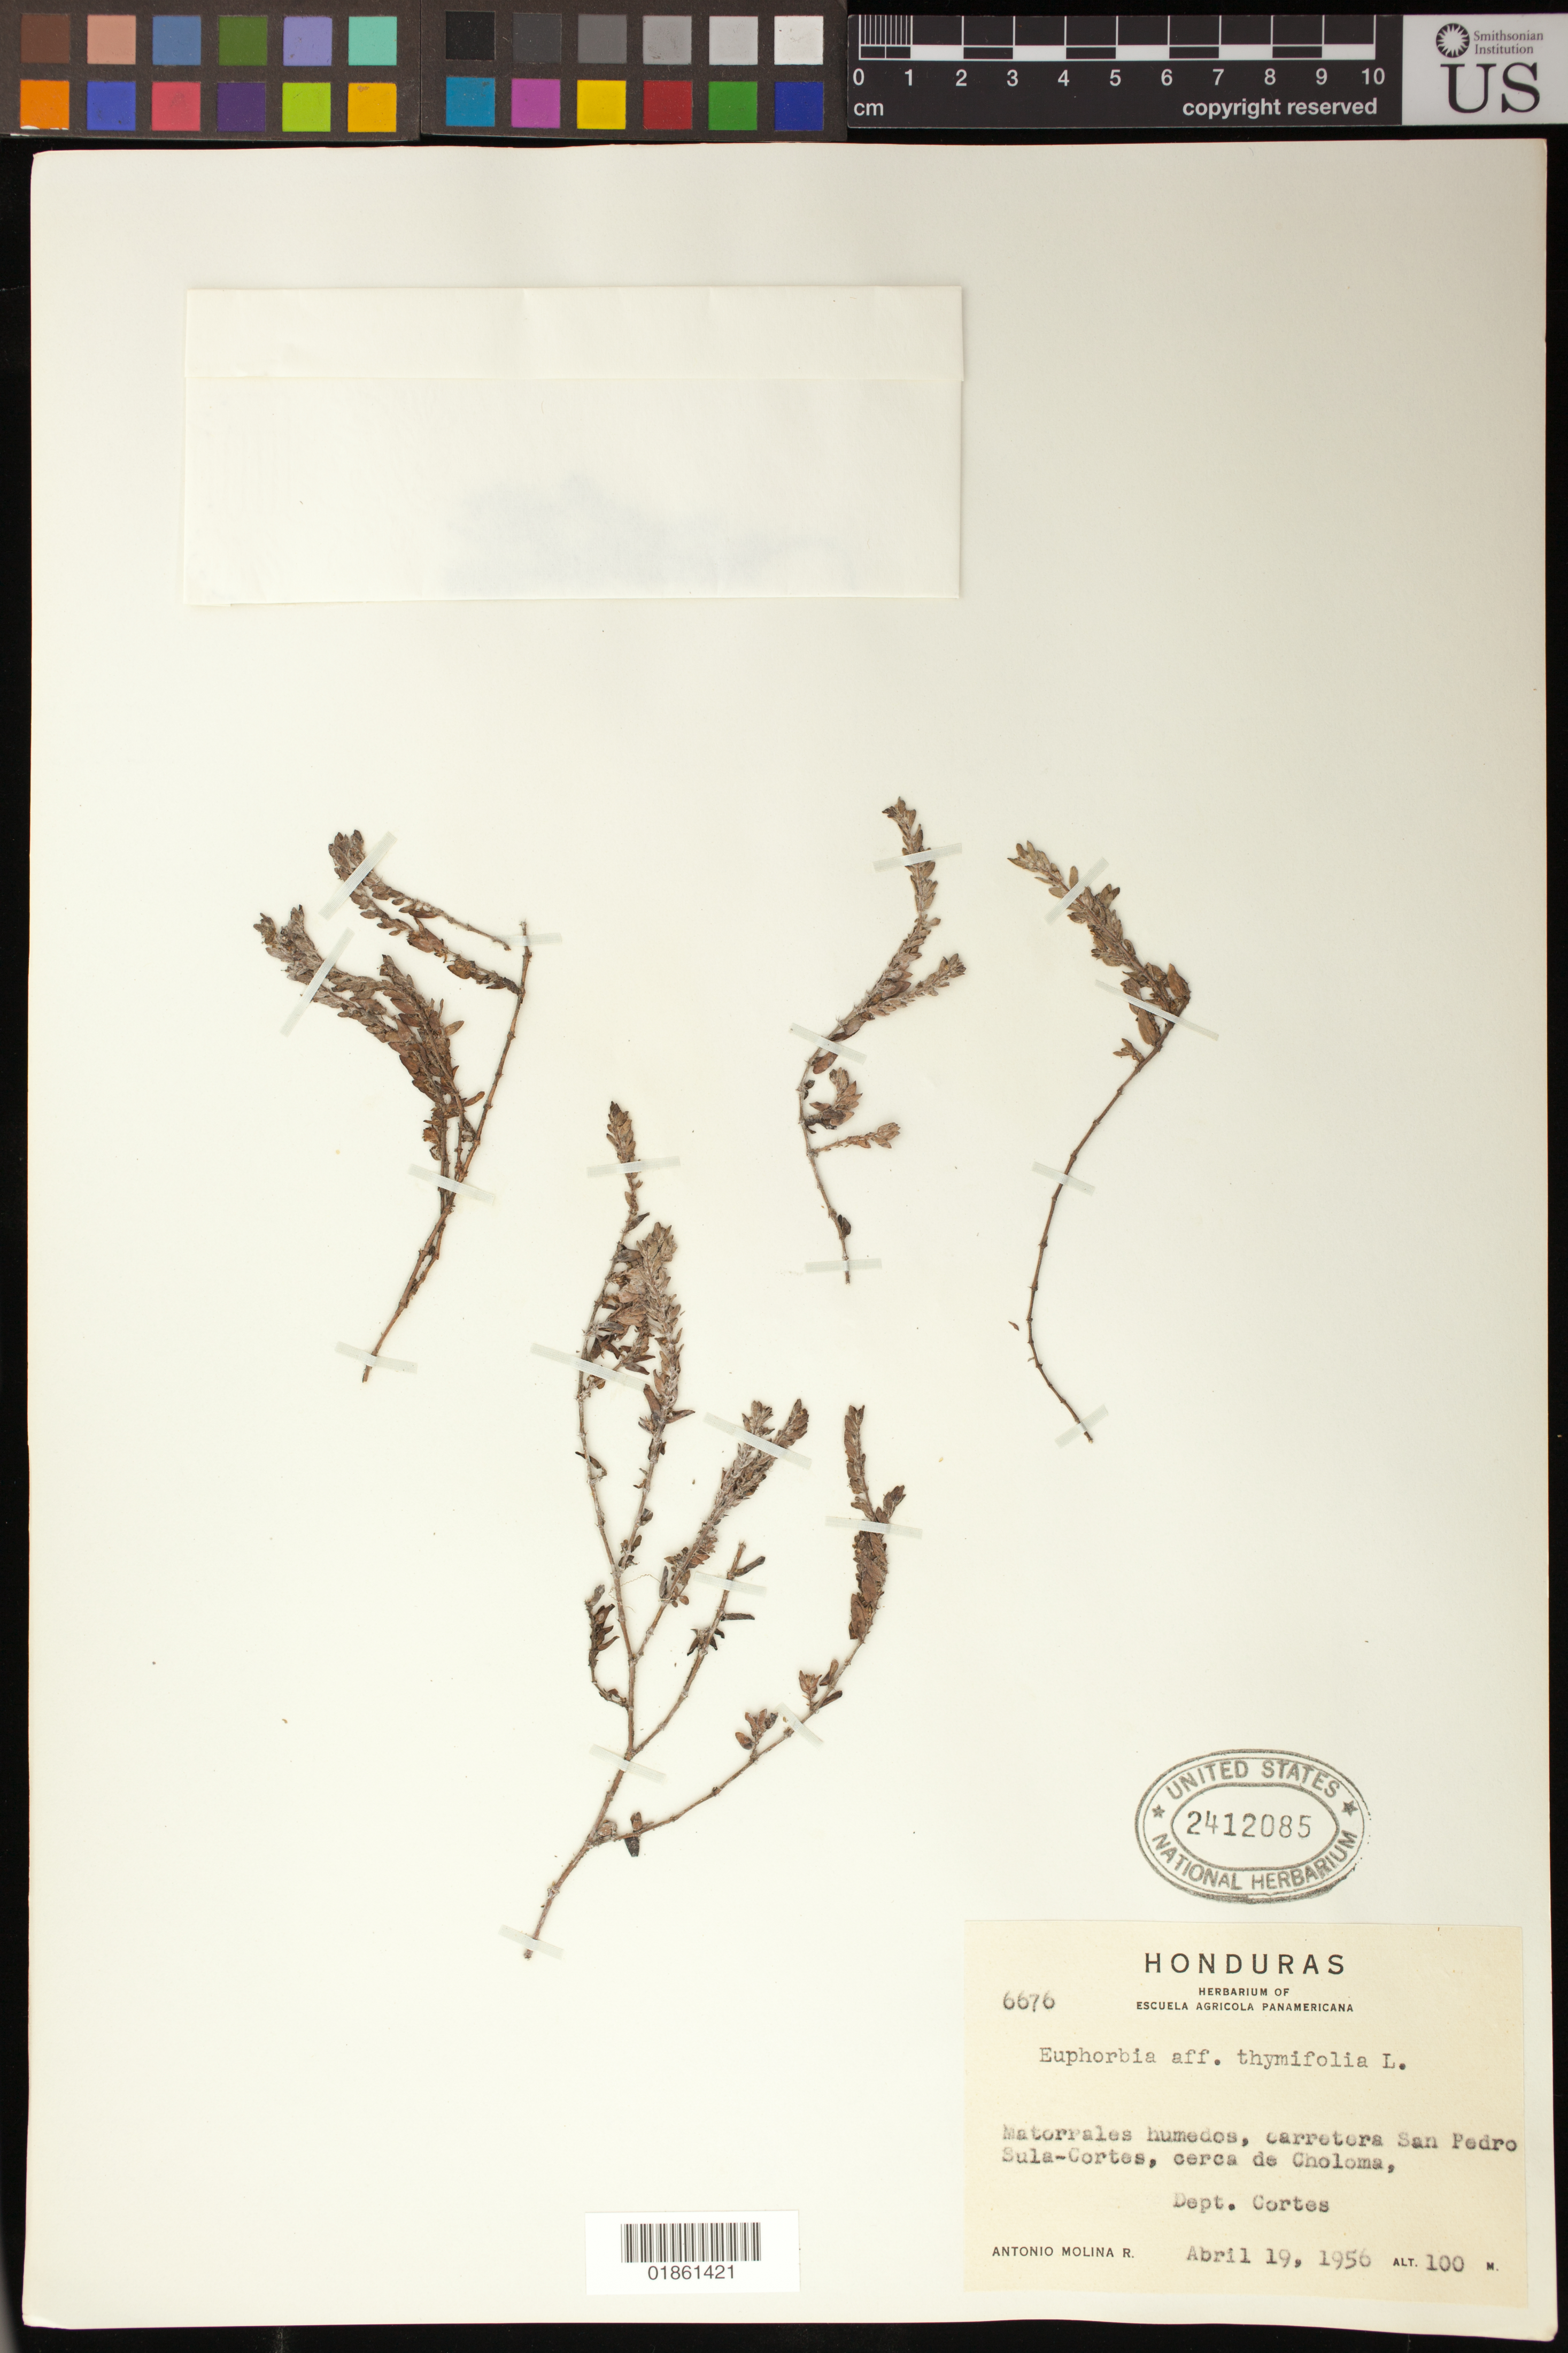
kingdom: Plantae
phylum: Tracheophyta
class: Magnoliopsida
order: Malpighiales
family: Euphorbiaceae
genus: Euphorbia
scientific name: Euphorbia thymifolia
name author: L.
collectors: A. Molina R.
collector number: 6676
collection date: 1956-04-19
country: Honduras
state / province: Cortés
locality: Matorrales humedos, carretera San Pedro Sula-Cortes, cerca de Choloma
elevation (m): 100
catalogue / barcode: US 2412085